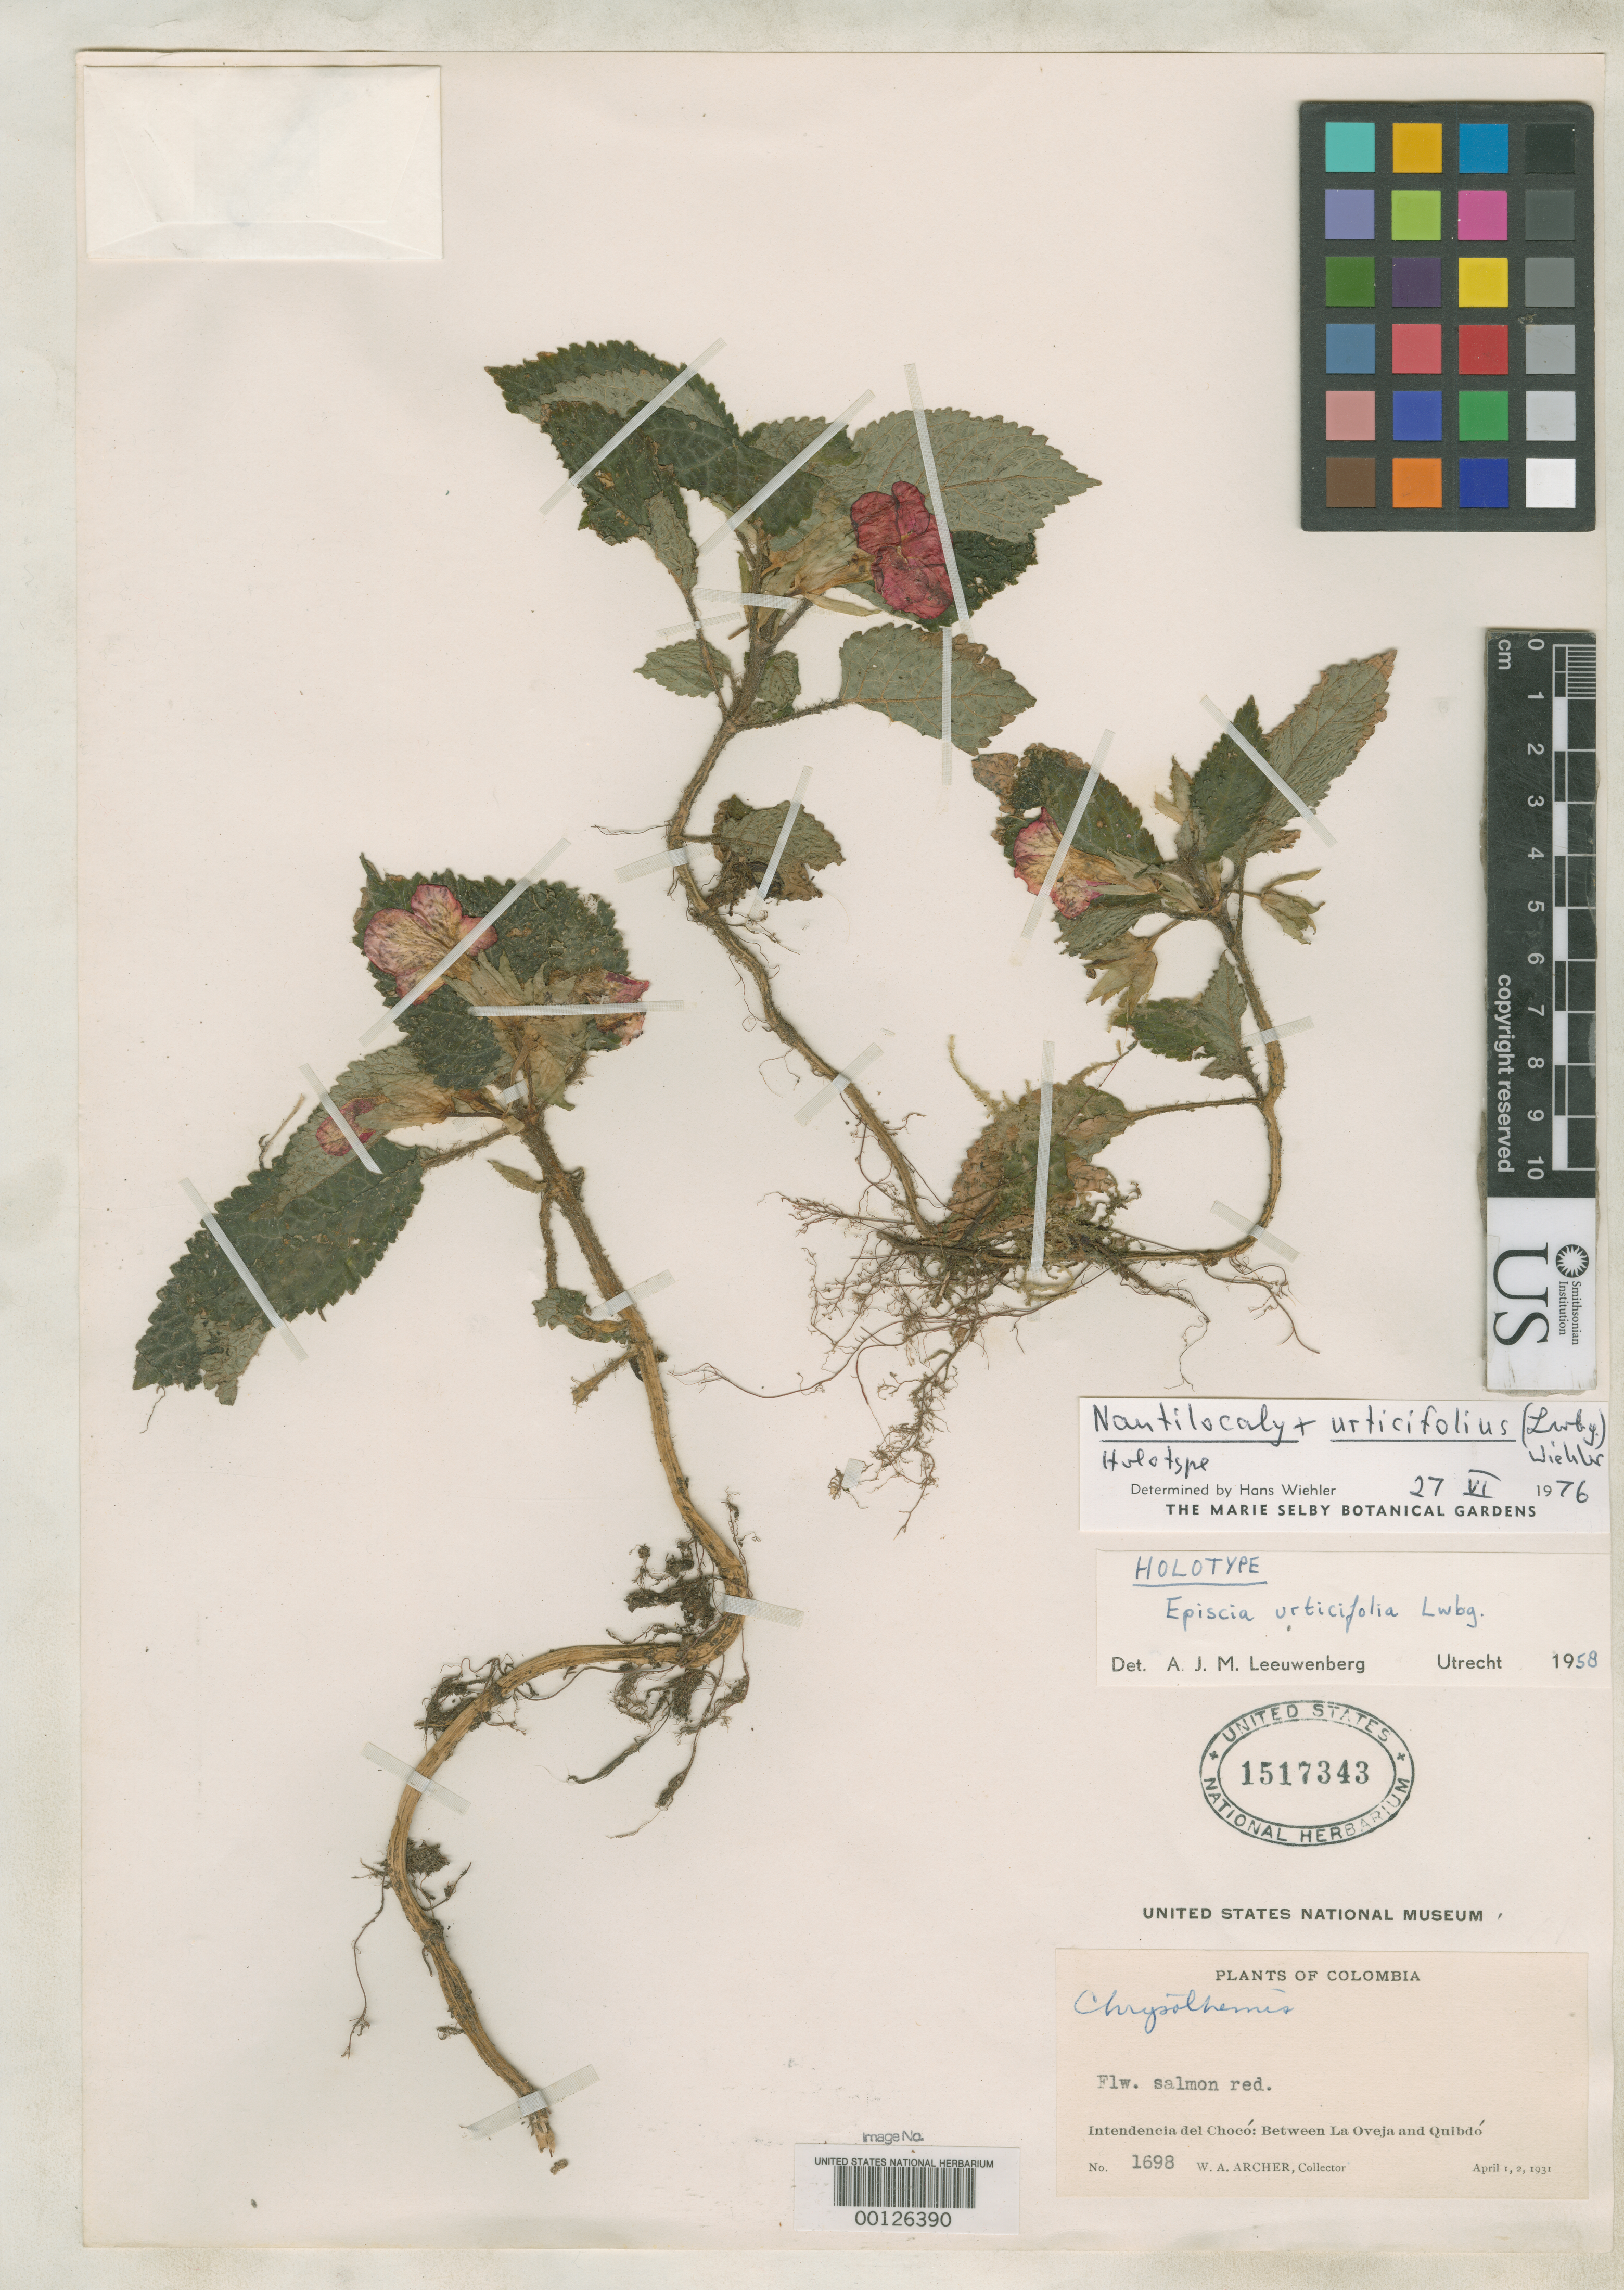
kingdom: Plantae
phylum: Tracheophyta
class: Magnoliopsida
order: Lamiales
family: Gesneriaceae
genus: Episcia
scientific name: Episcia urticifolia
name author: Leeuwenb.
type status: Holotype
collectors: W. A. Archer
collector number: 1698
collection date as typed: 01 Apr 1931 and 02 Apr 1931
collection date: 1931-04-01,1931-04-02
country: Colombia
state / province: Chocó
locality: Between La Oveja and Quibdo.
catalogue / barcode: US 1517343